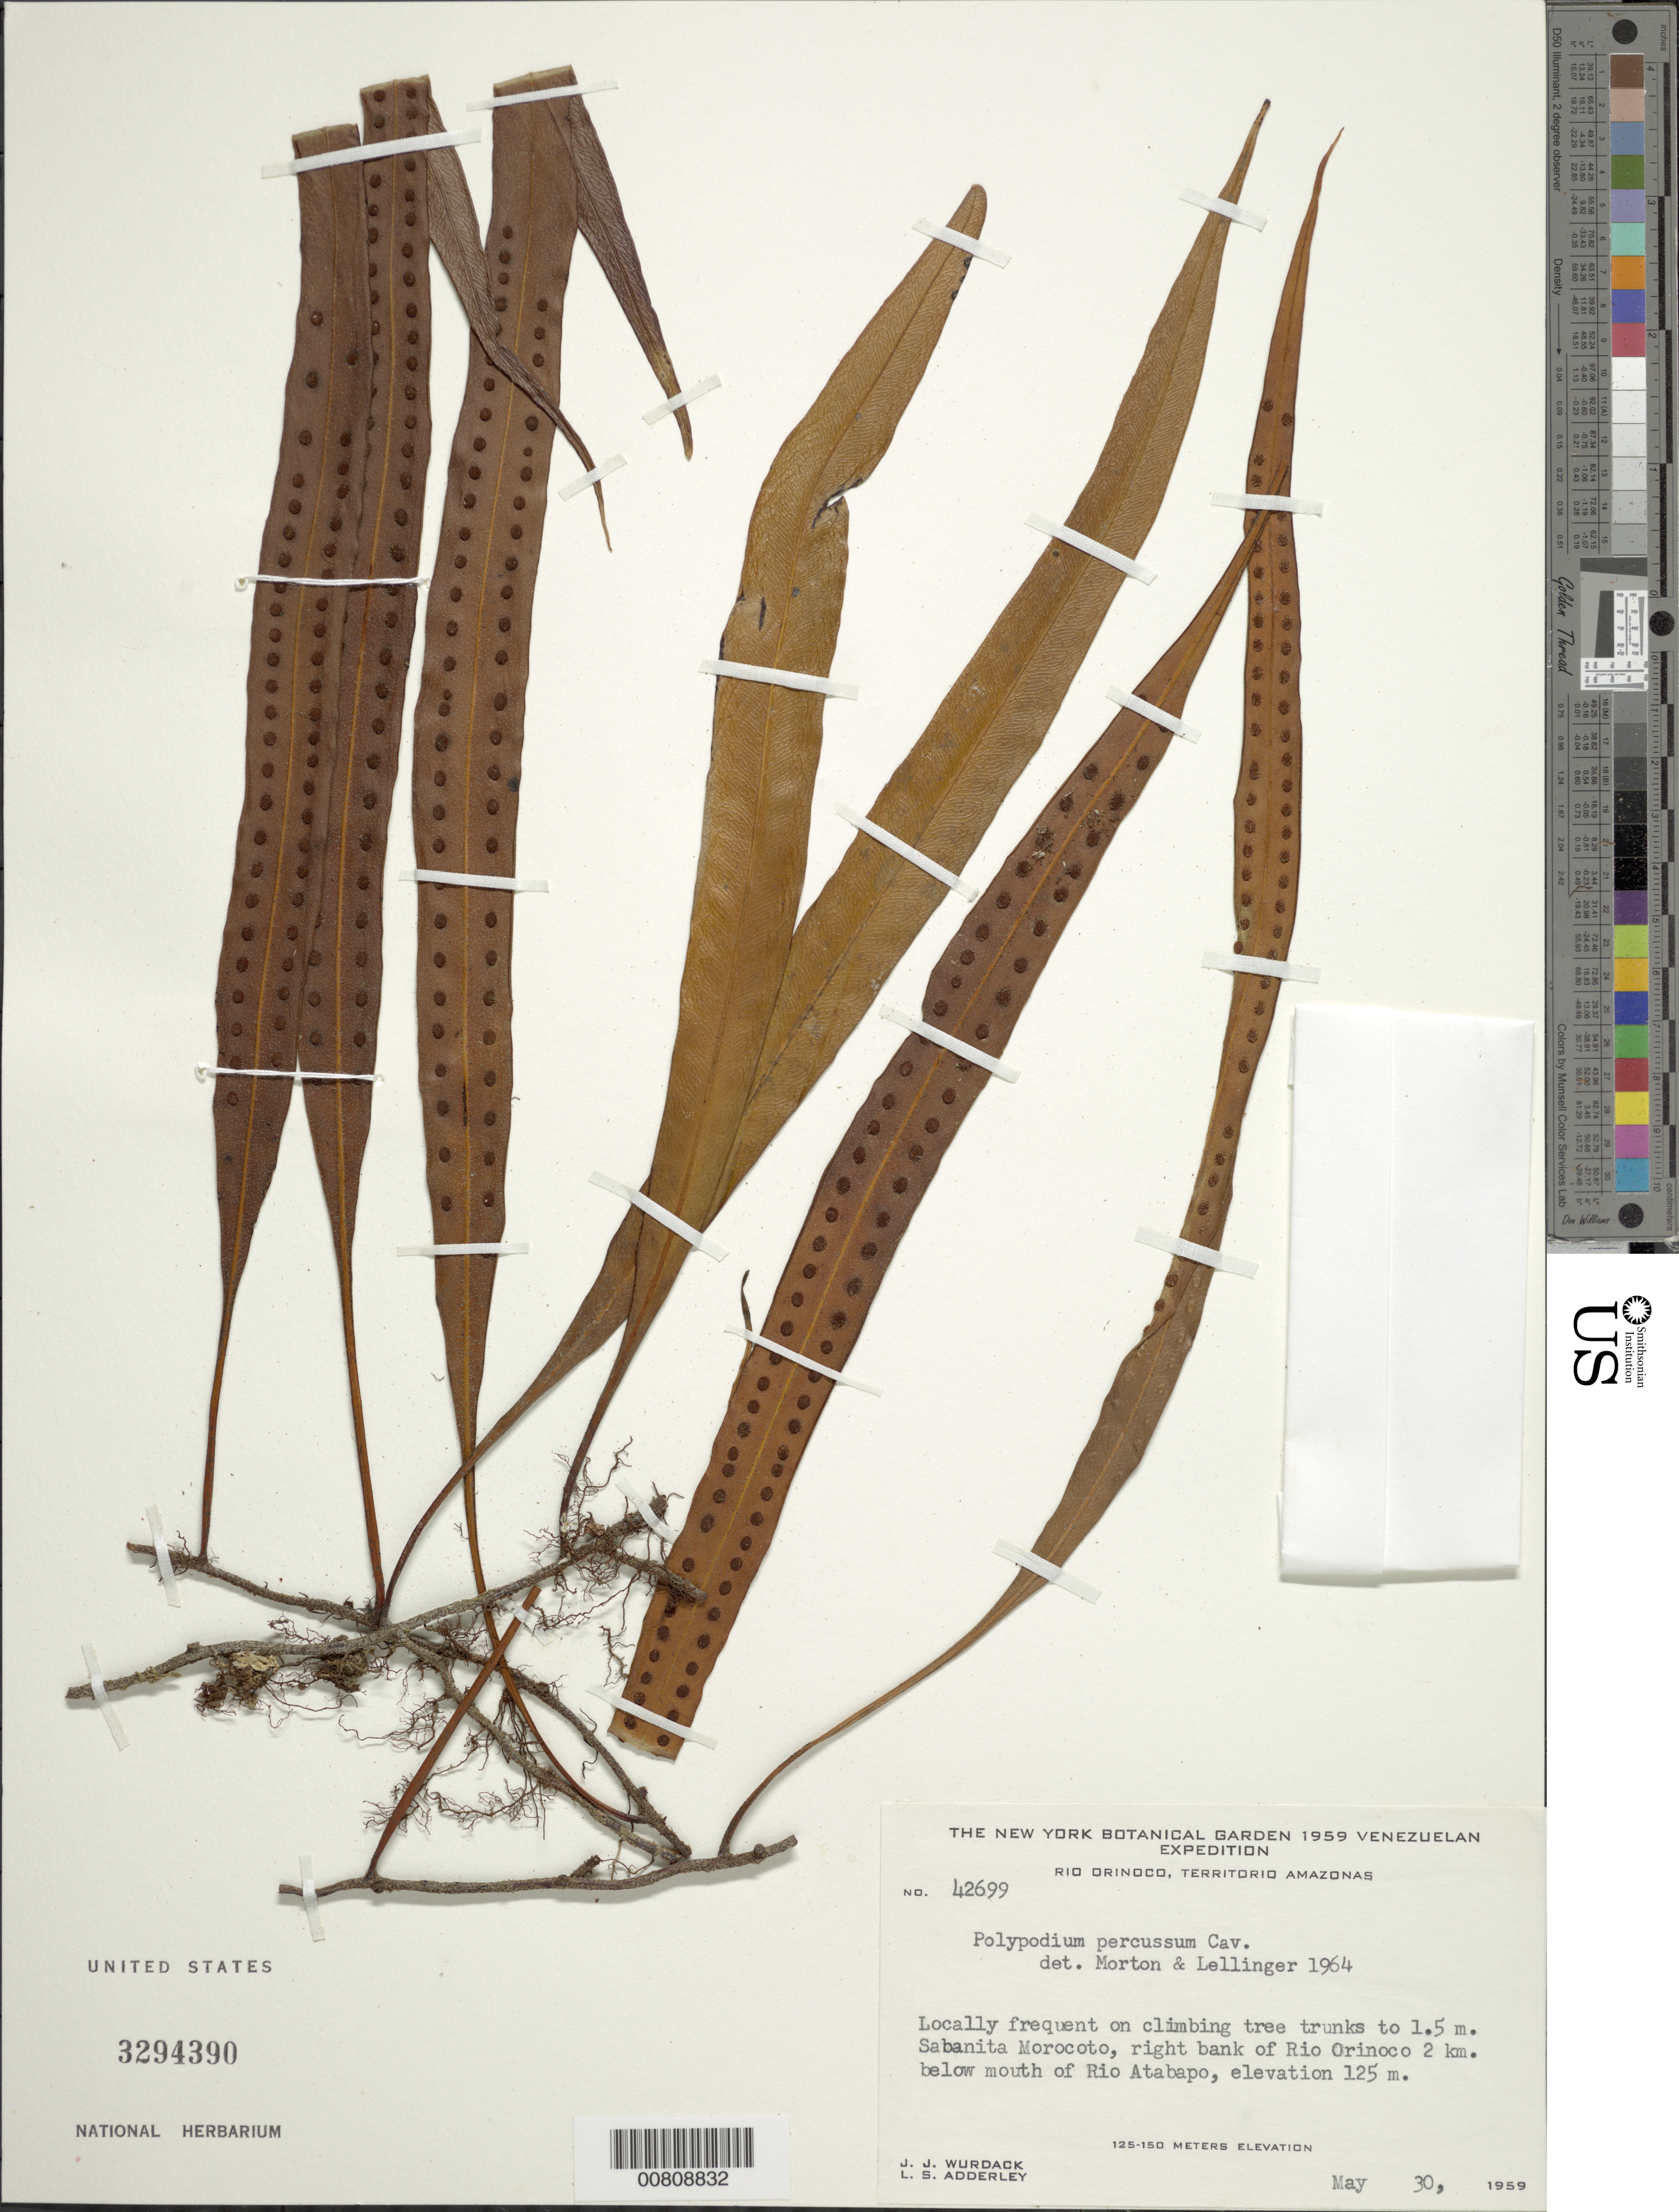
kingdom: Plantae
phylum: Tracheophyta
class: Polypodiopsida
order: Polypodiales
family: Polypodiaceae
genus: Microgramma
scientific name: Microgramma percussa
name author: (Cav.) de la Sota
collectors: J. J. Wurdack & L. S. Adderley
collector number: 42699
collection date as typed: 30-May-59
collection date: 1959-05-30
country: Venezuela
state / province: Amazonas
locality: Río Orinoco, right bank; Sabanita Morocoto, 2 km below mouth of Río Atabapo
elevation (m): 125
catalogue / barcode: US 3294390